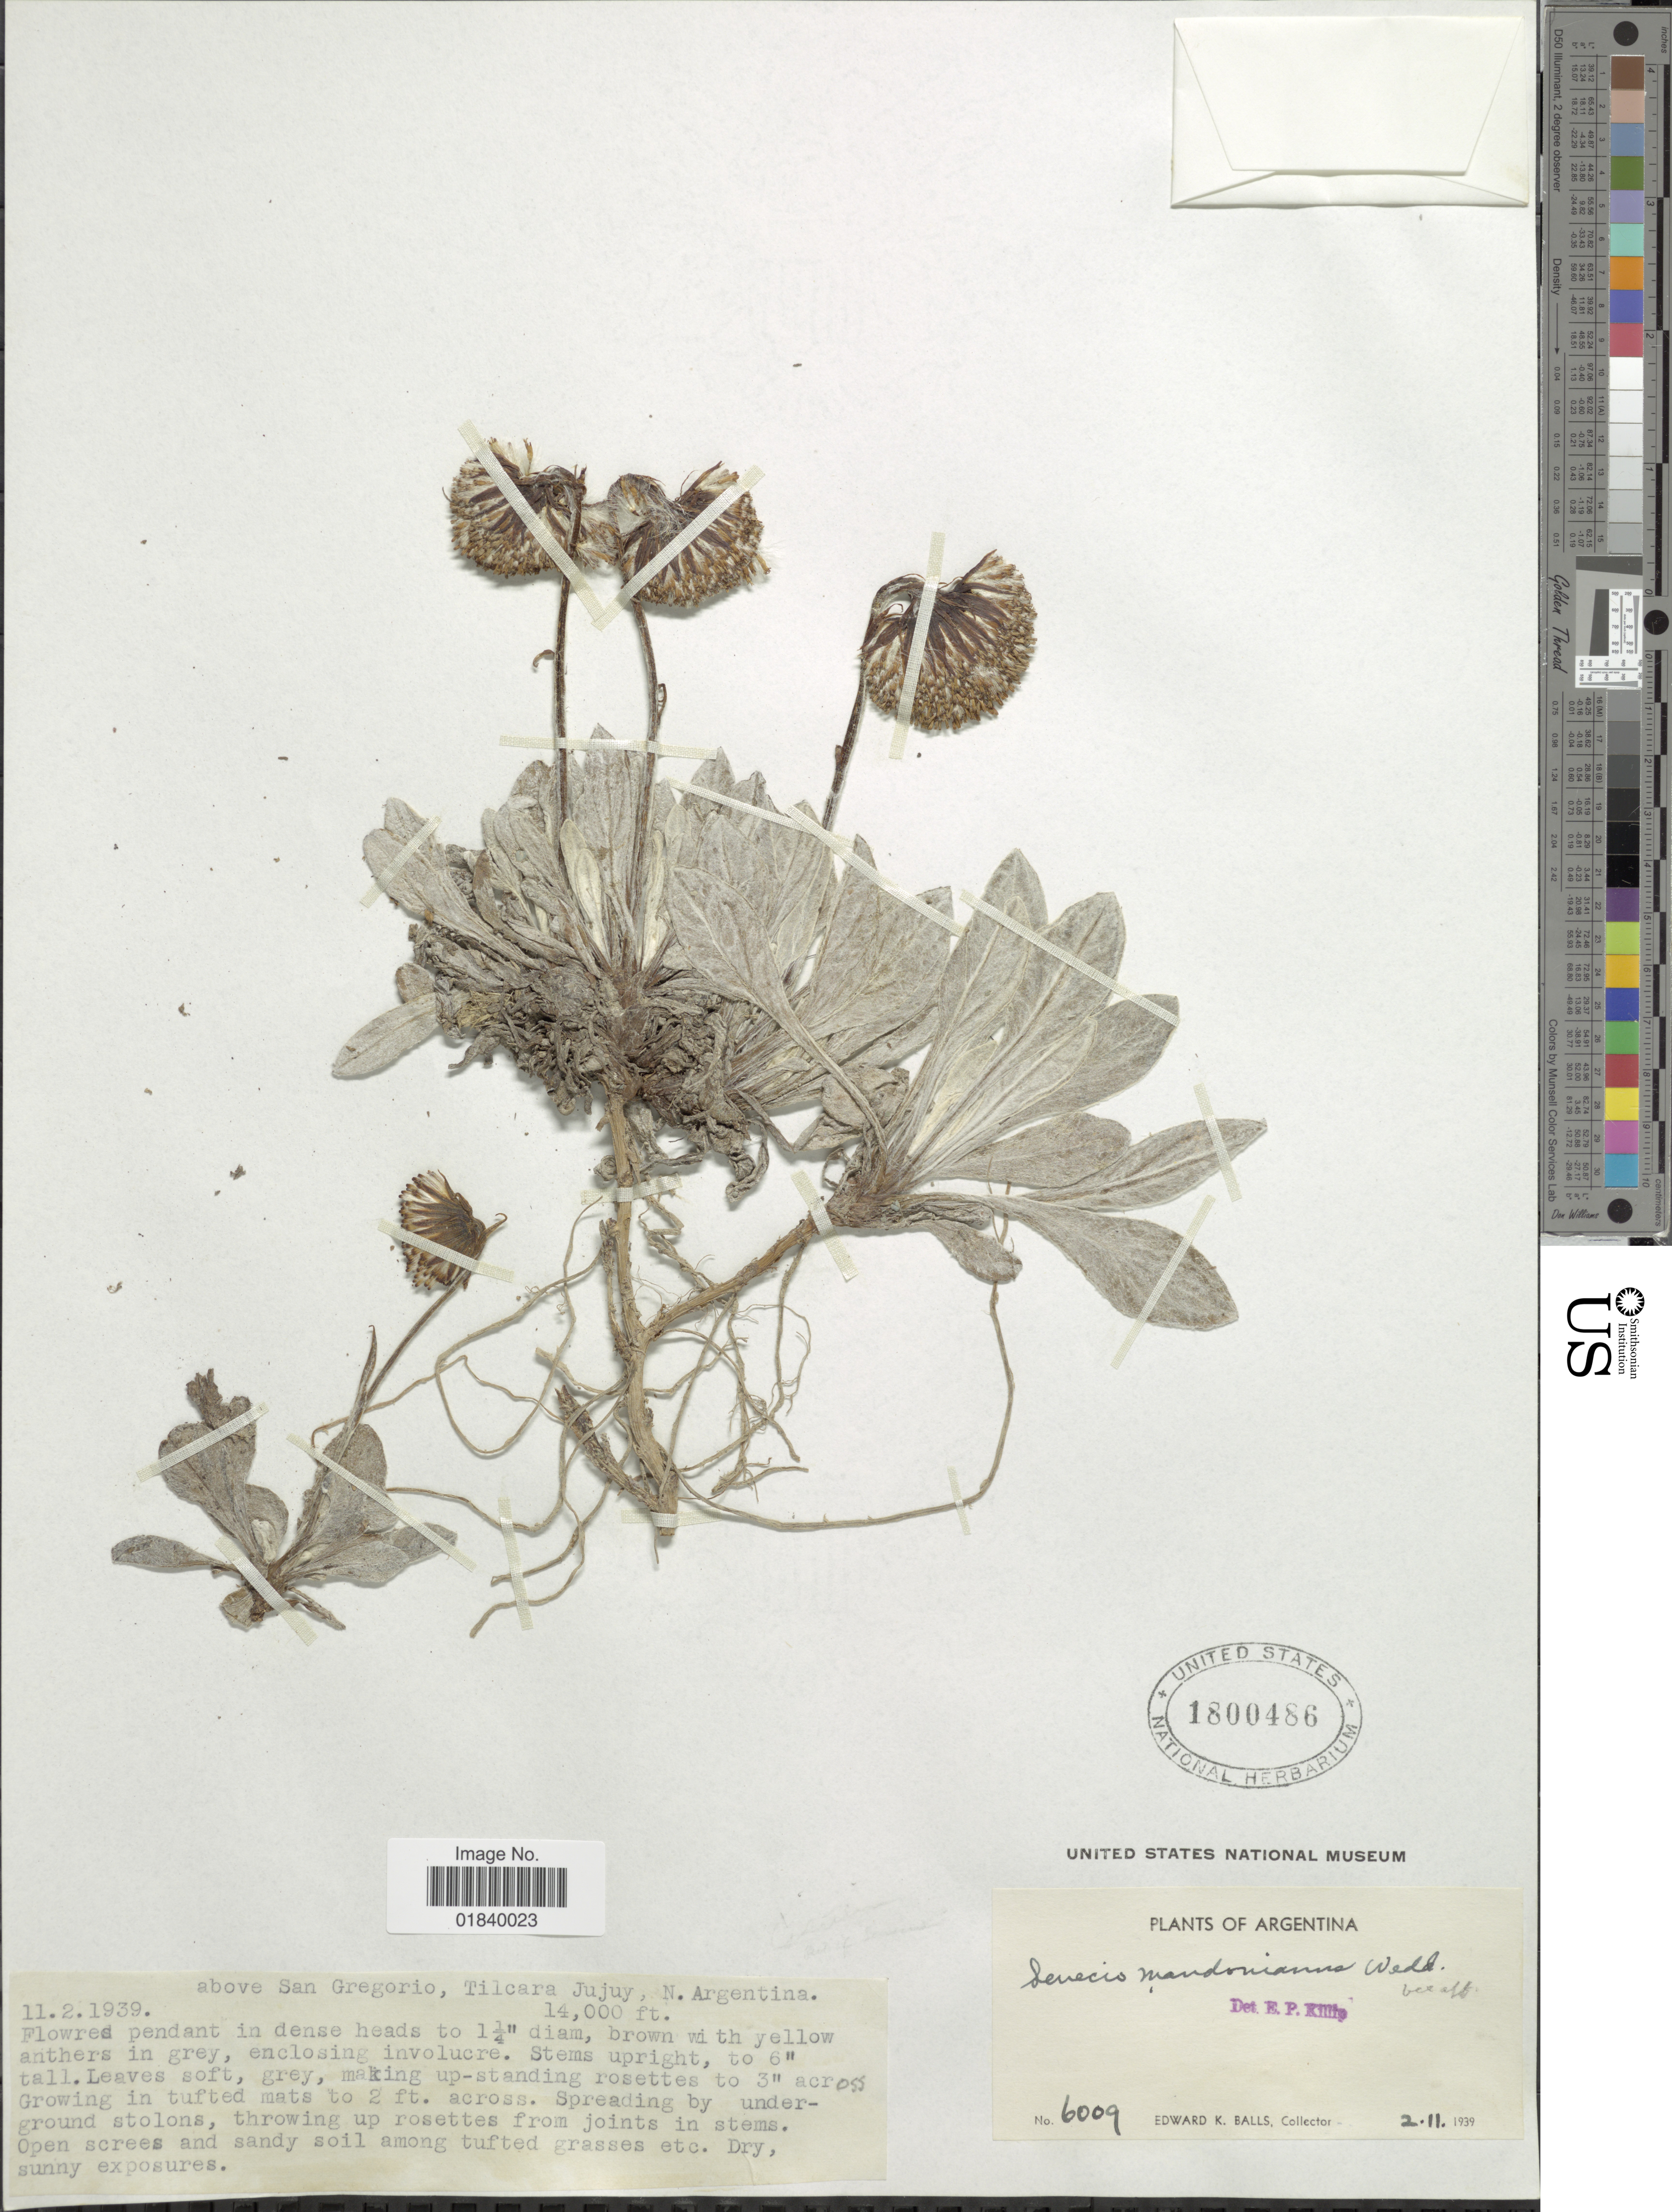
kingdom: Plantae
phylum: Tracheophyta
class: Magnoliopsida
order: Asterales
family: Asteraceae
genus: Senecio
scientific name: Senecio candollei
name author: Wedd.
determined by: Salomon, Luciana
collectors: E. K. Balls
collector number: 6009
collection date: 1939-11-02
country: Argentina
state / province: Jujuy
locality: Argentina. Above San Gregorio, Tilcara Jujuy, N. Argentina.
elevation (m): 4267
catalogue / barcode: US 1800486